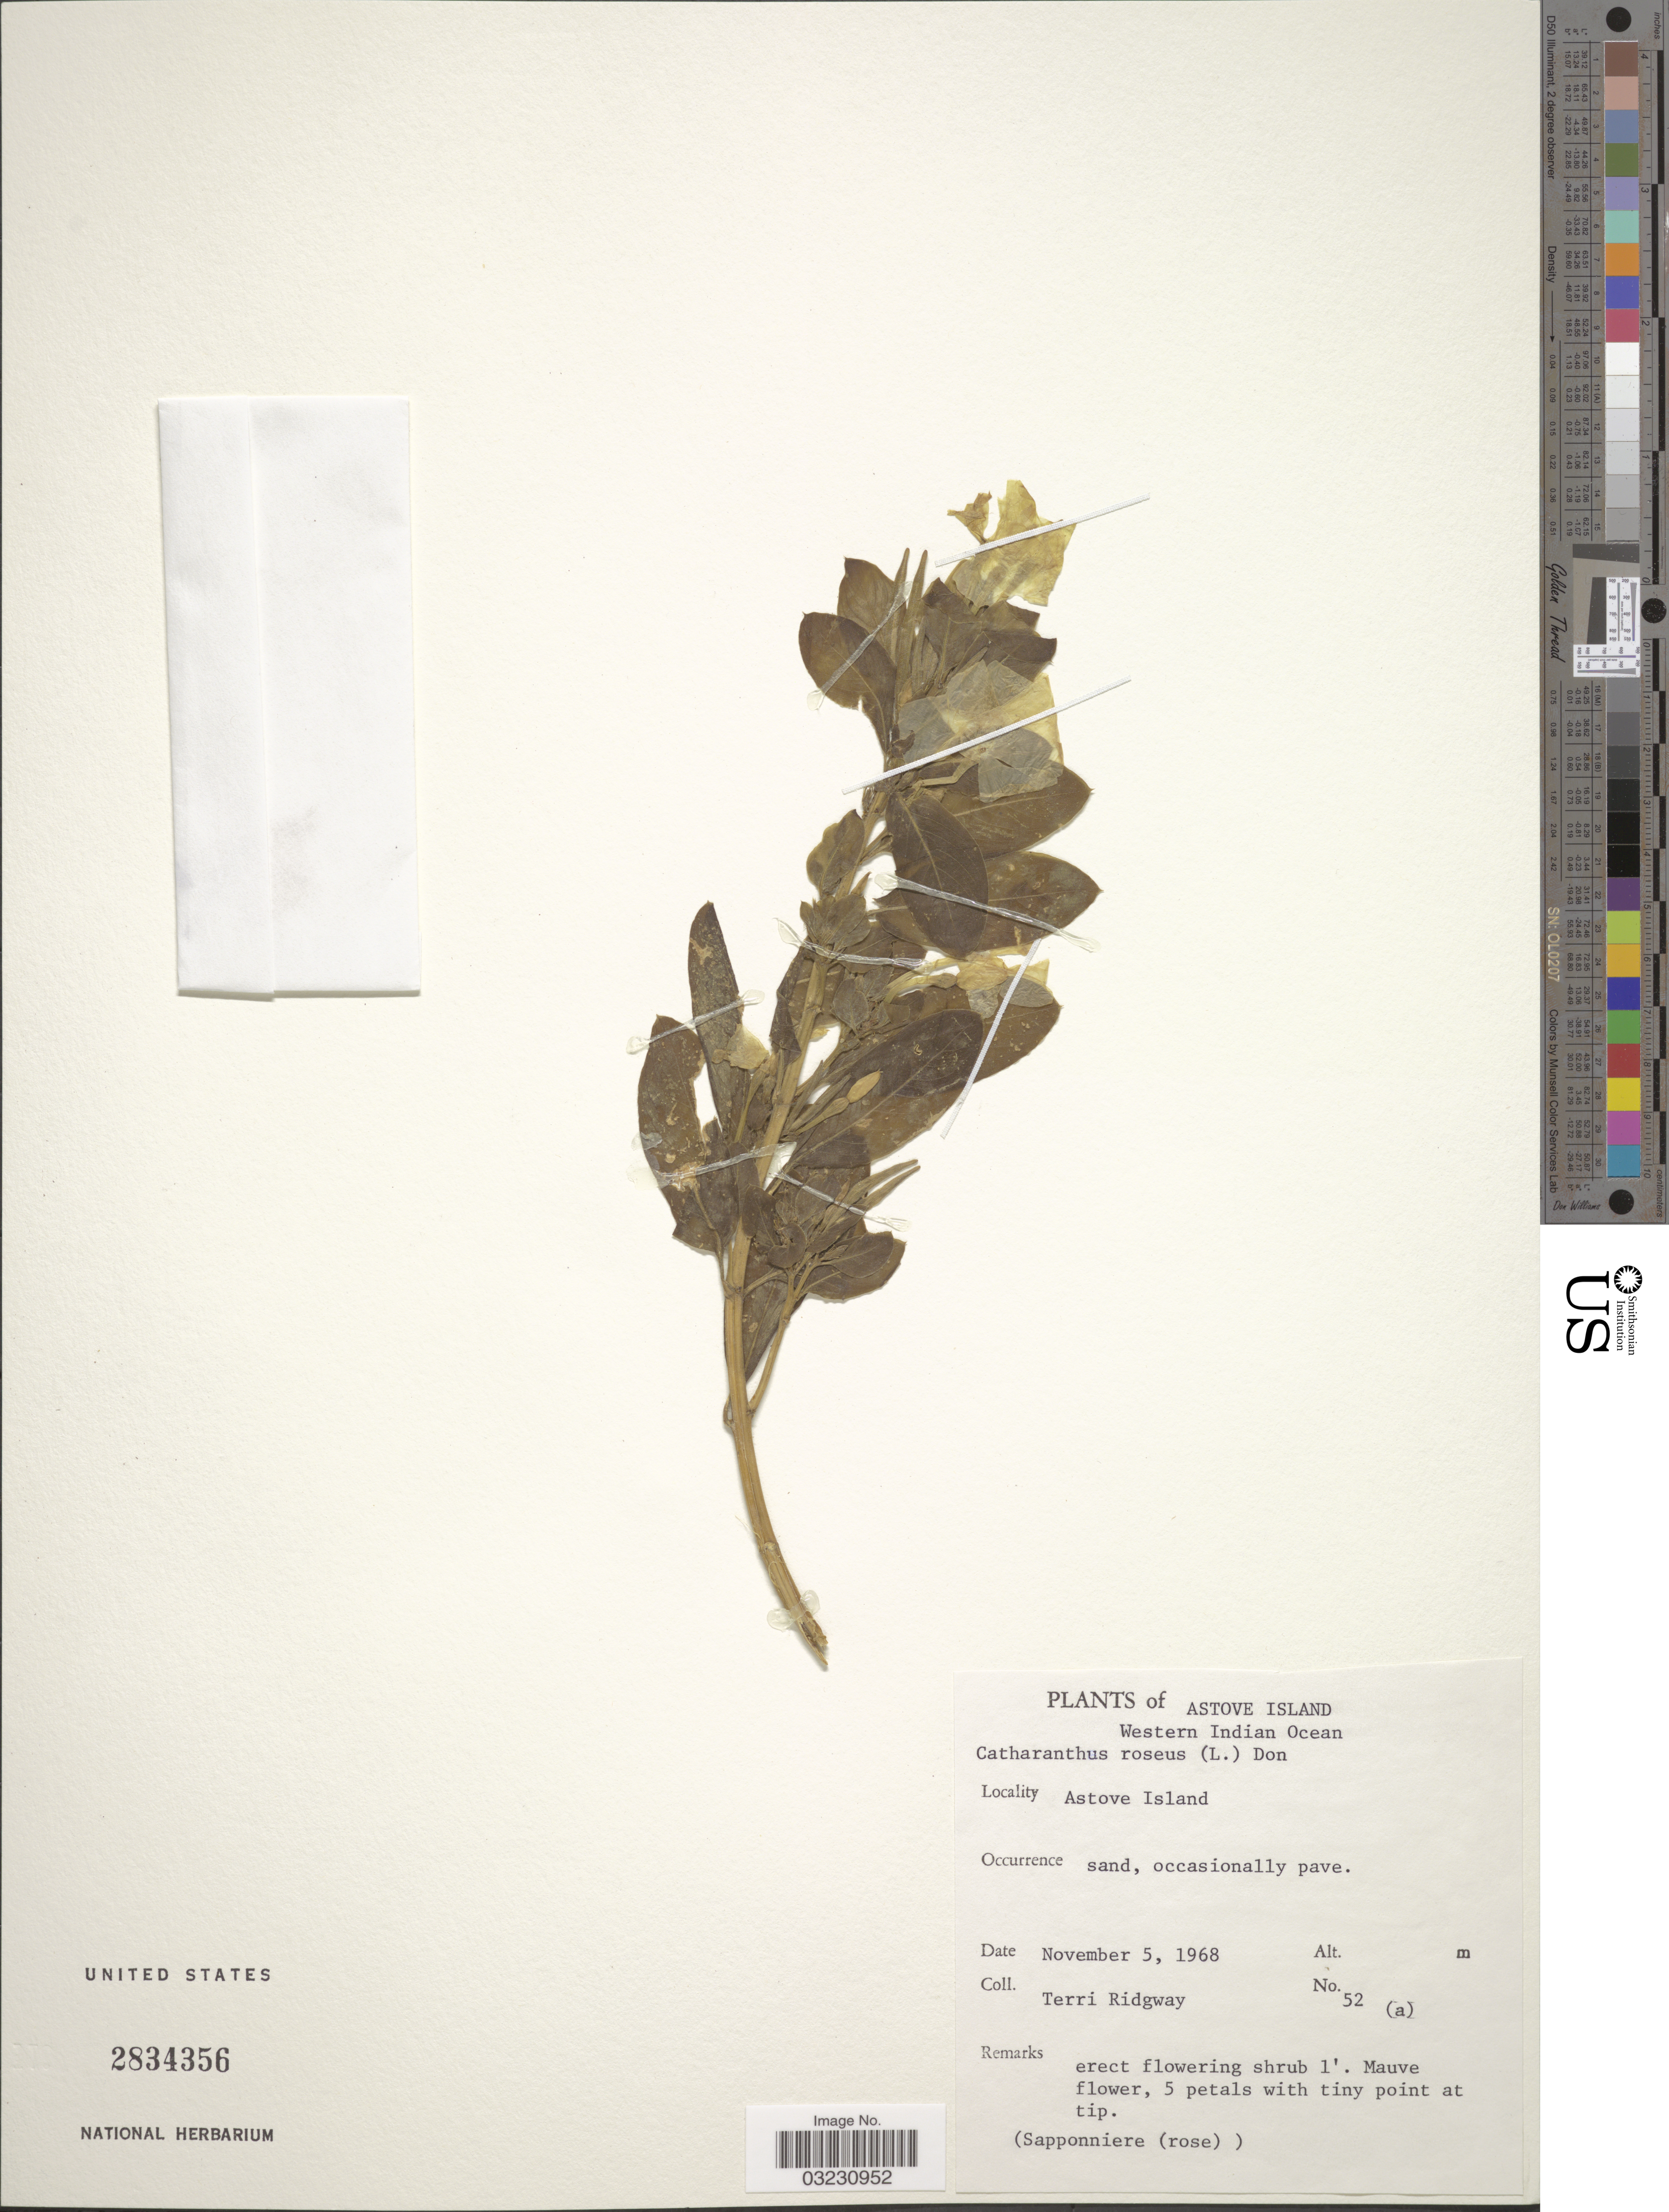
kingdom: Plantae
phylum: Tracheophyta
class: Magnoliopsida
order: Gentianales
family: Apocynaceae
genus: Catharanthus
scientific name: Catharanthus roseus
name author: (L.) G. Don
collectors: T. Ridgway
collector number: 52(a)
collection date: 1968-11-05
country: Seychelles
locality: Astove Island. Western Indian Ocean. Astove Island.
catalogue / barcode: US 2834356